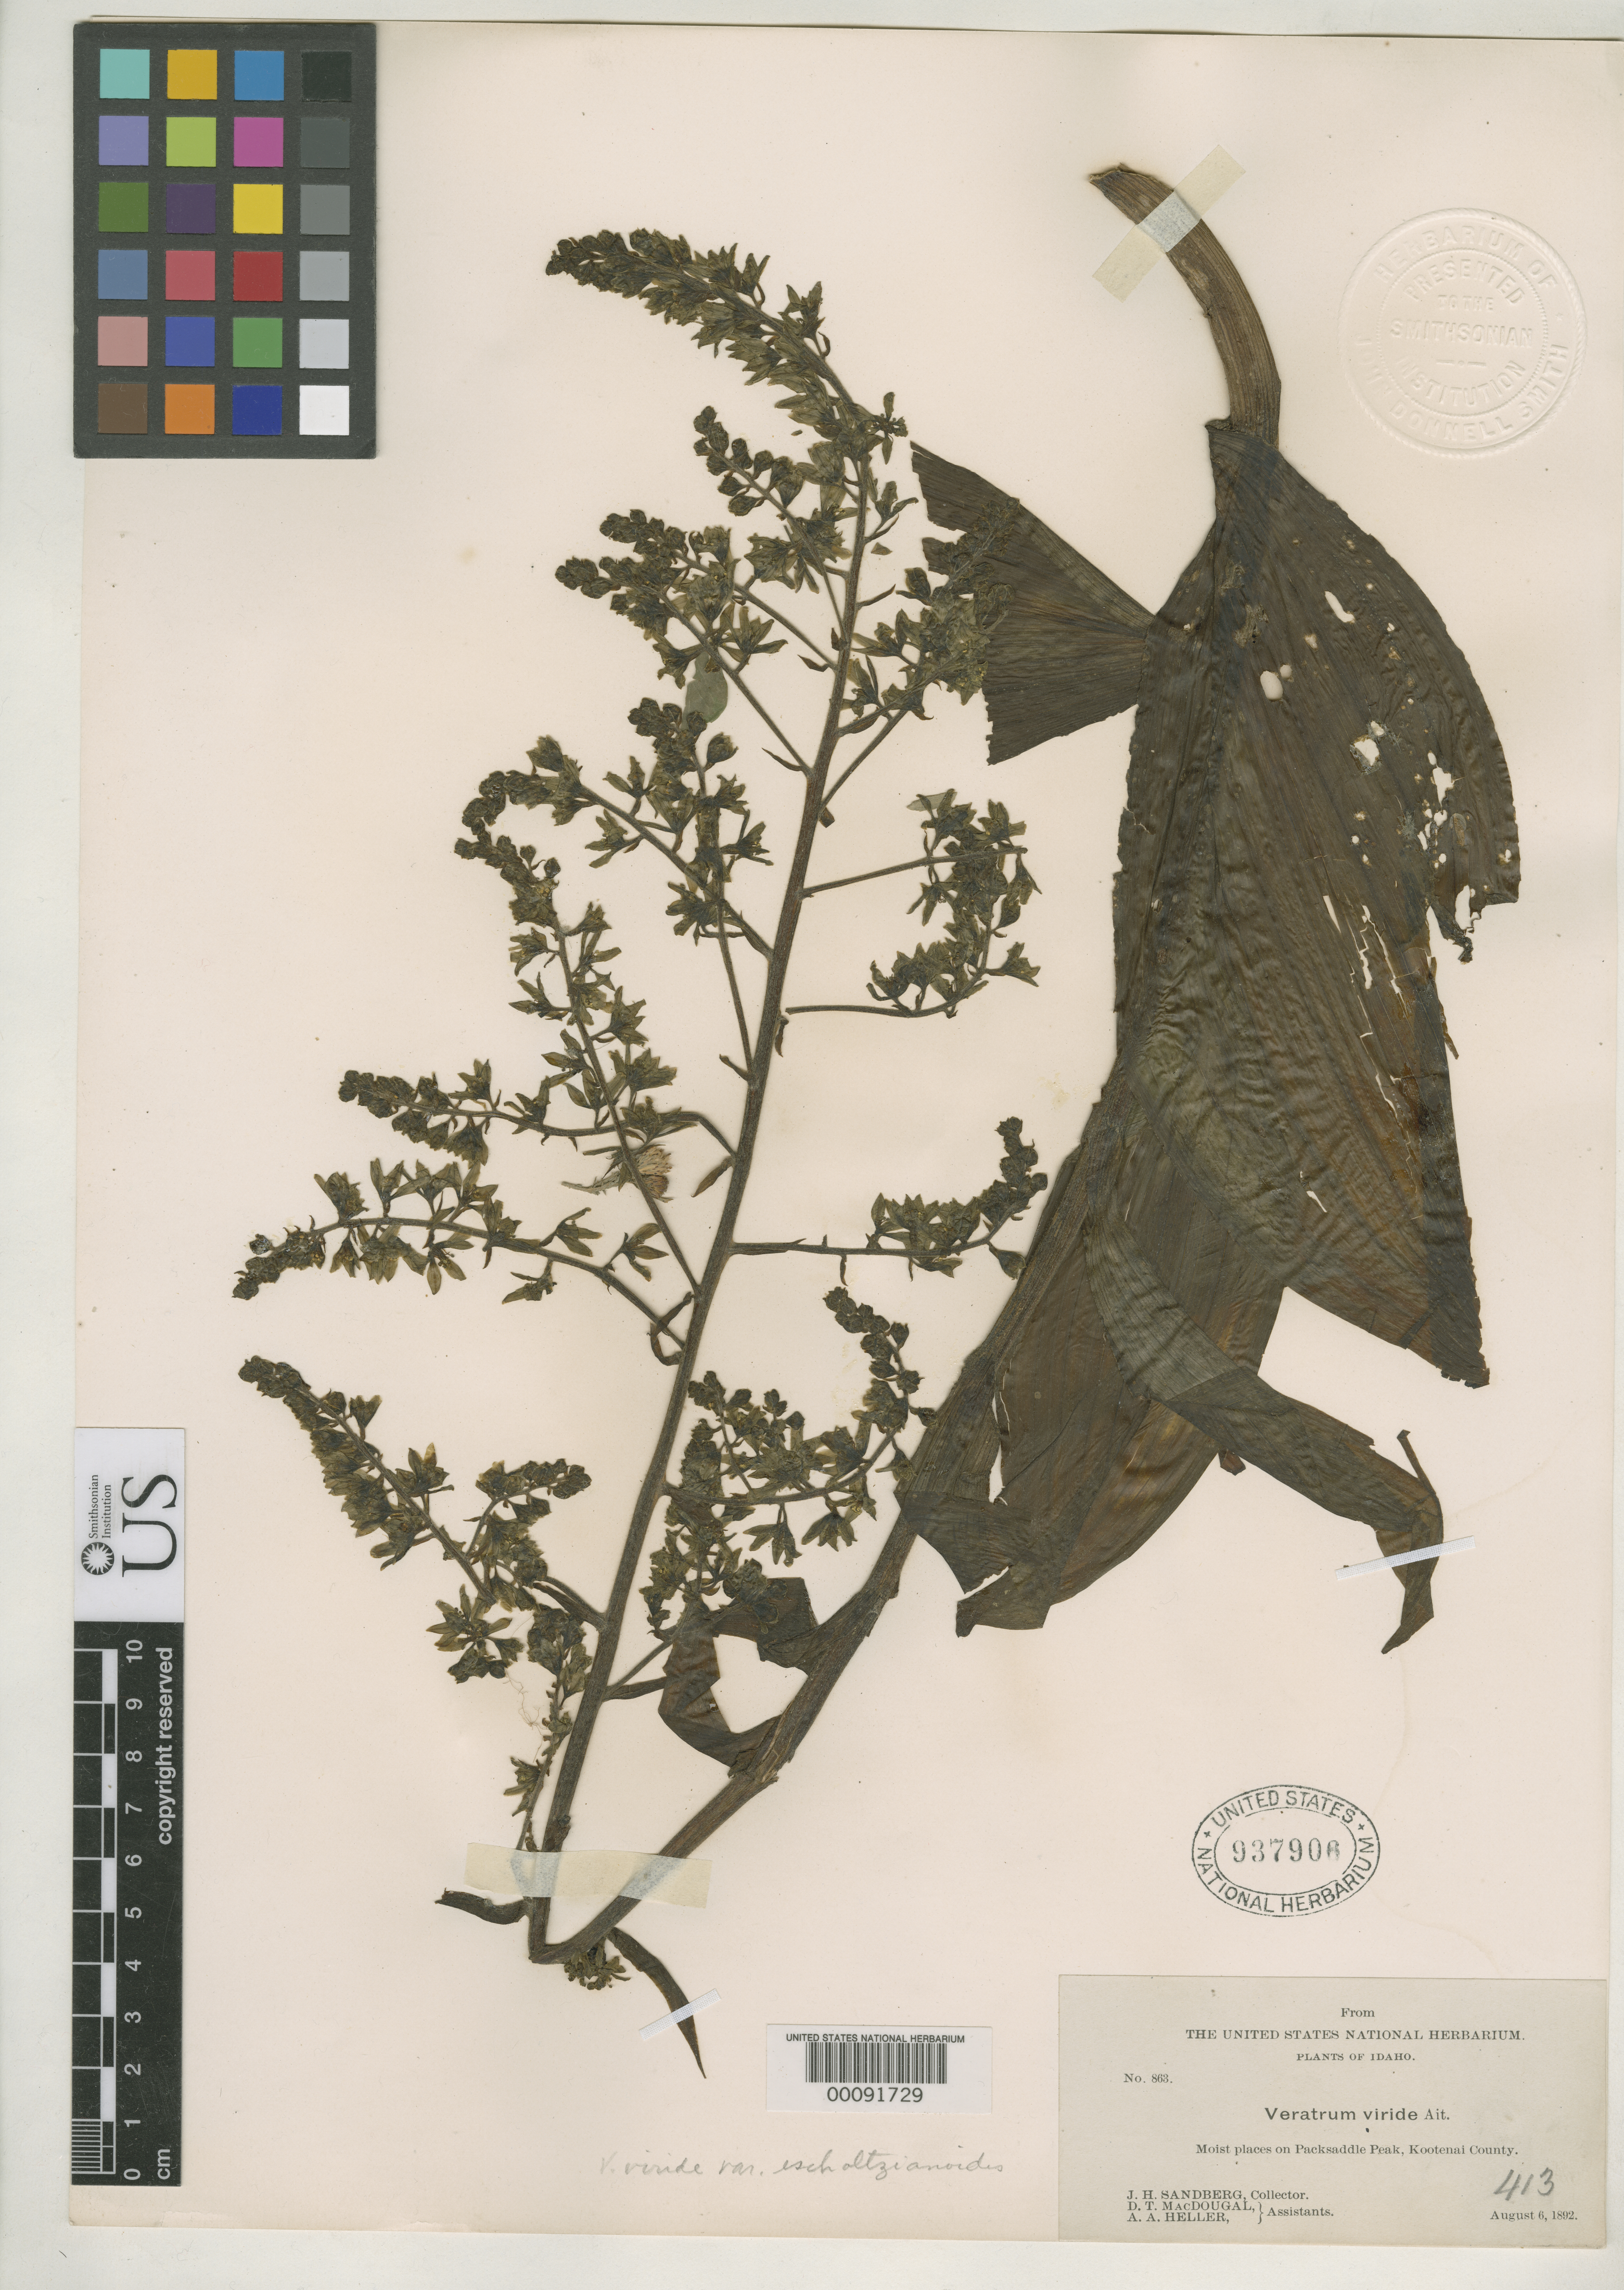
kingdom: Plantae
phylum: Tracheophyta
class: Liliopsida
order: Liliales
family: Melanthiaceae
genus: Veratrum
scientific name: Veratrum viride var. escholtzianoides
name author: O. Loes.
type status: Isotype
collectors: J. H. Sandberg, D. T. MacDougal & A. A. Heller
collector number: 863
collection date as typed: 06 Aug 1892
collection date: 1892-08-06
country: United States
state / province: Idaho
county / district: Kootenai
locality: Packsaddle Peak.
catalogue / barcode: US 937906